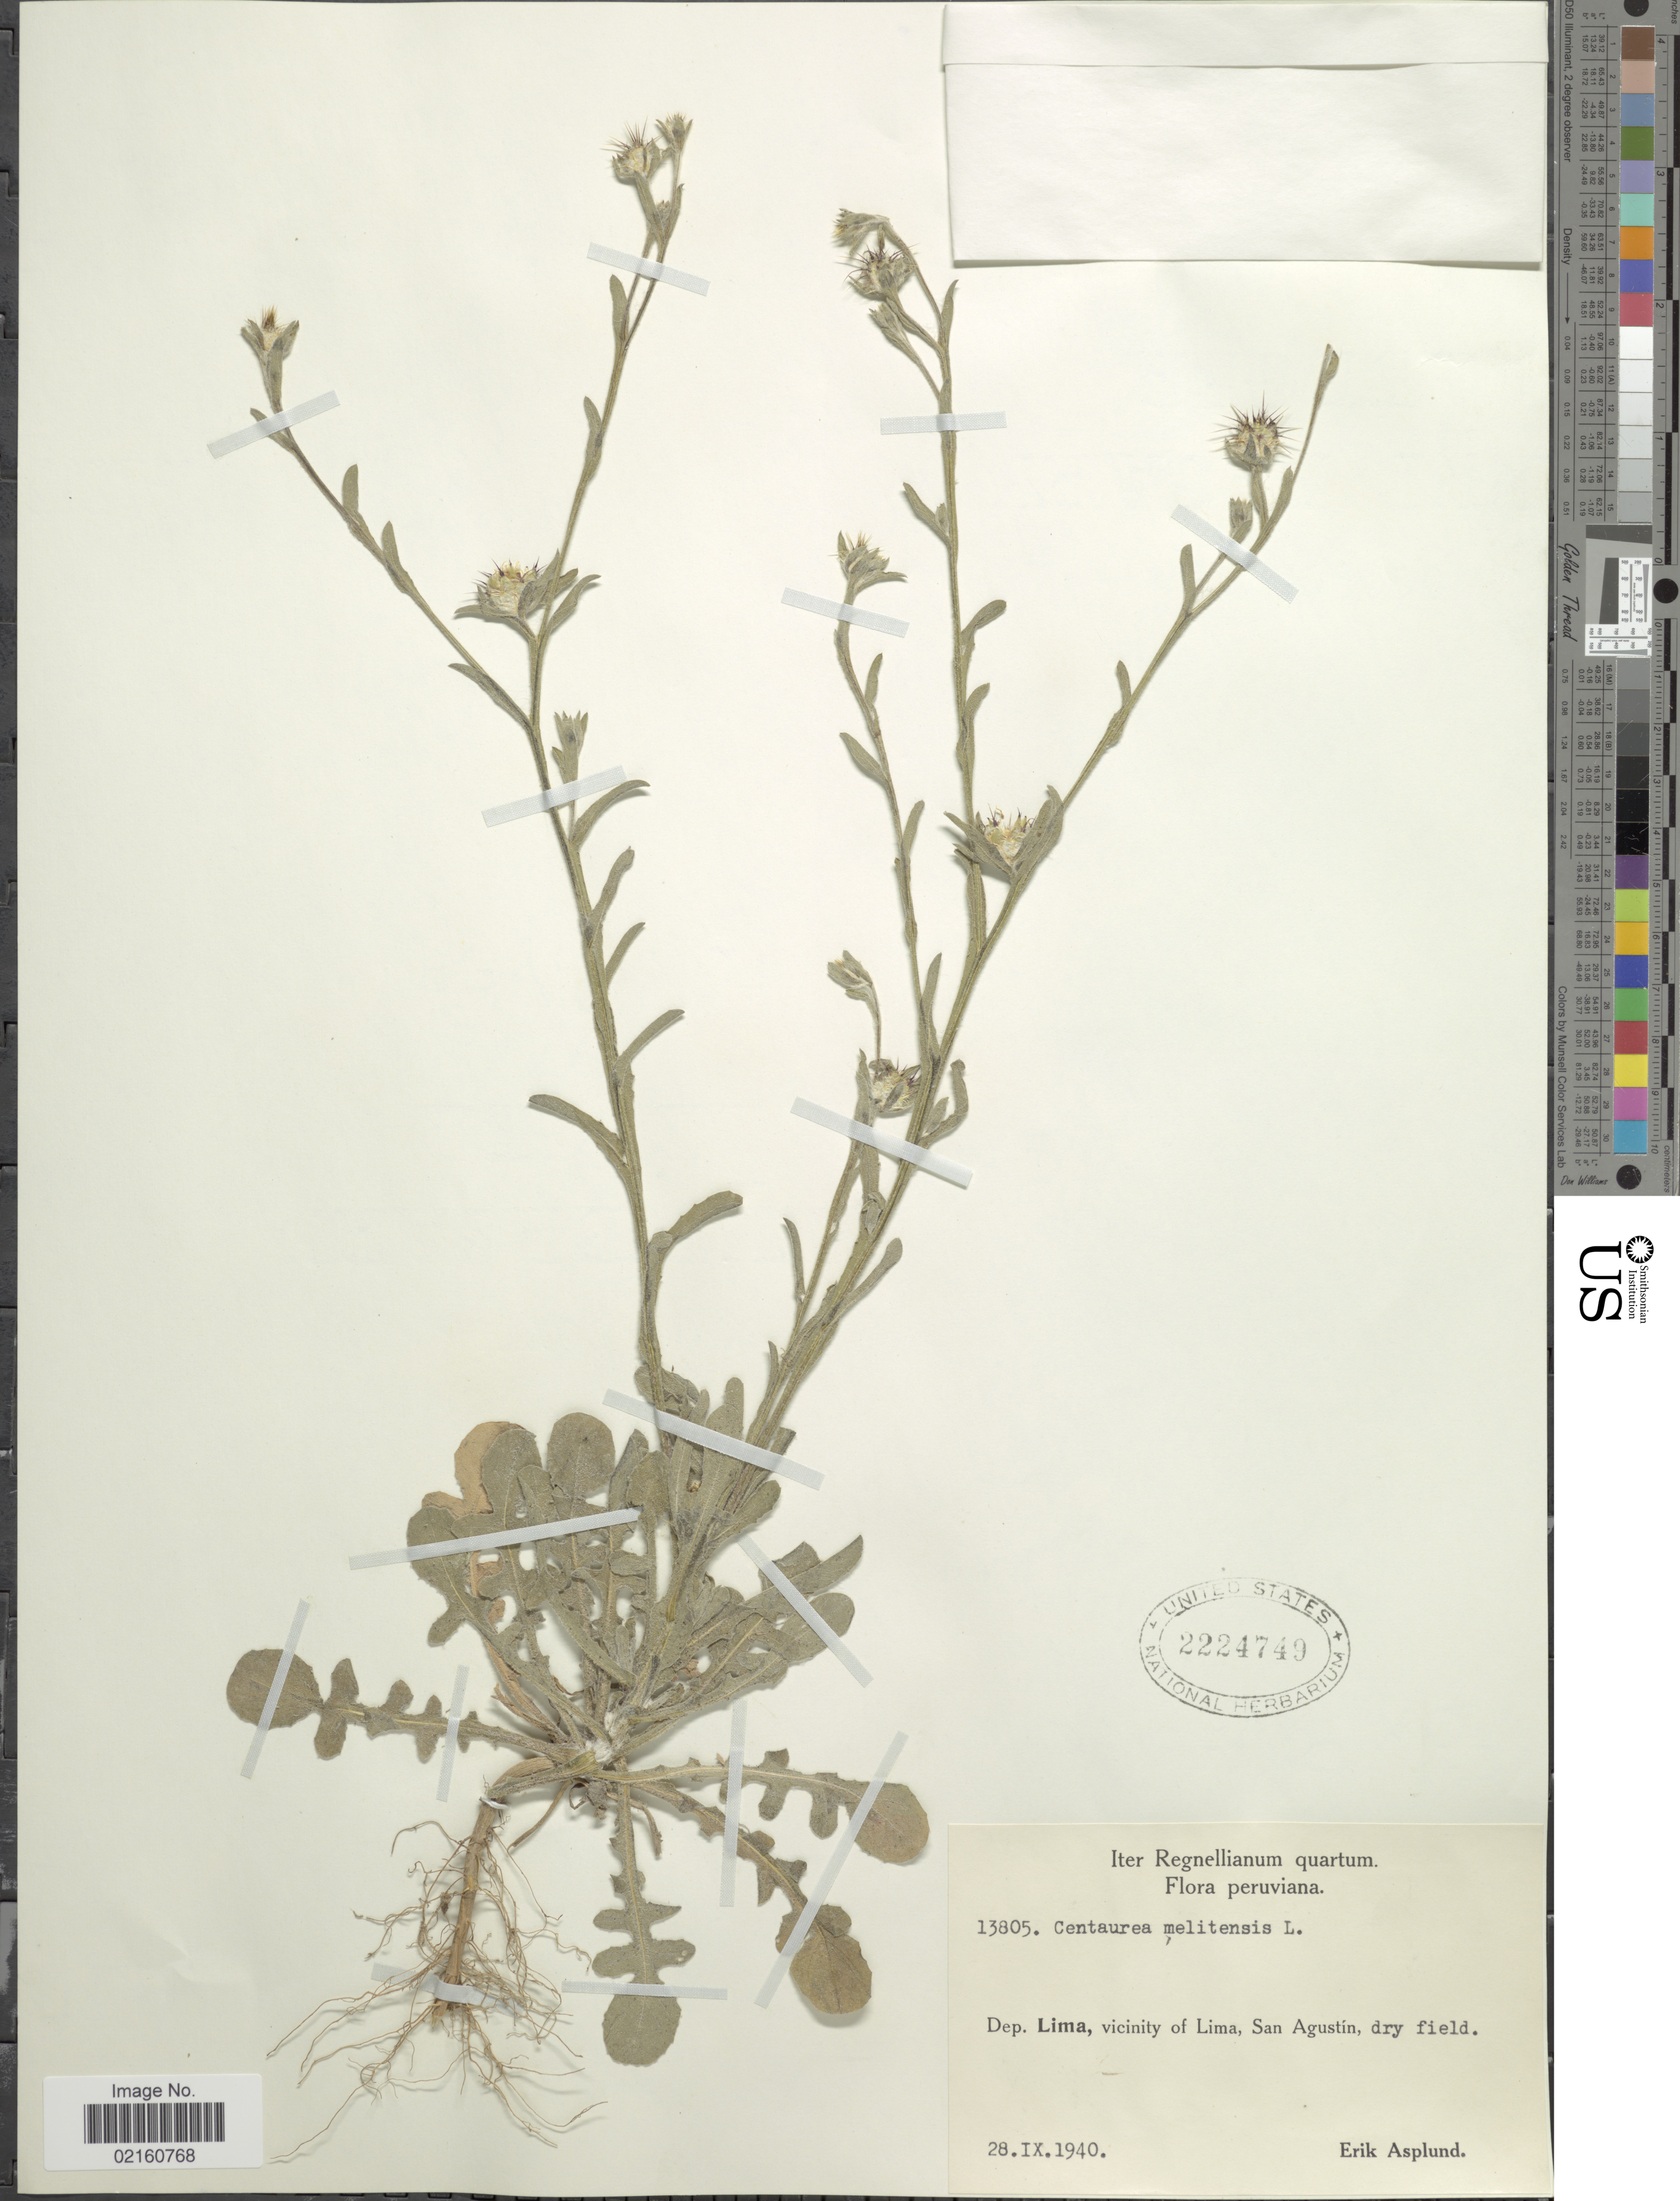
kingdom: Plantae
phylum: Tracheophyta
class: Magnoliopsida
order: Asterales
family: Asteraceae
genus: Centaurea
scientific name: Centaurea melitensis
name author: L.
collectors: E. Asplund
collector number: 13805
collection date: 1940-09-28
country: Peru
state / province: Lima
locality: Vicinity of Lima, San Agustin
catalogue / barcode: US 2224749